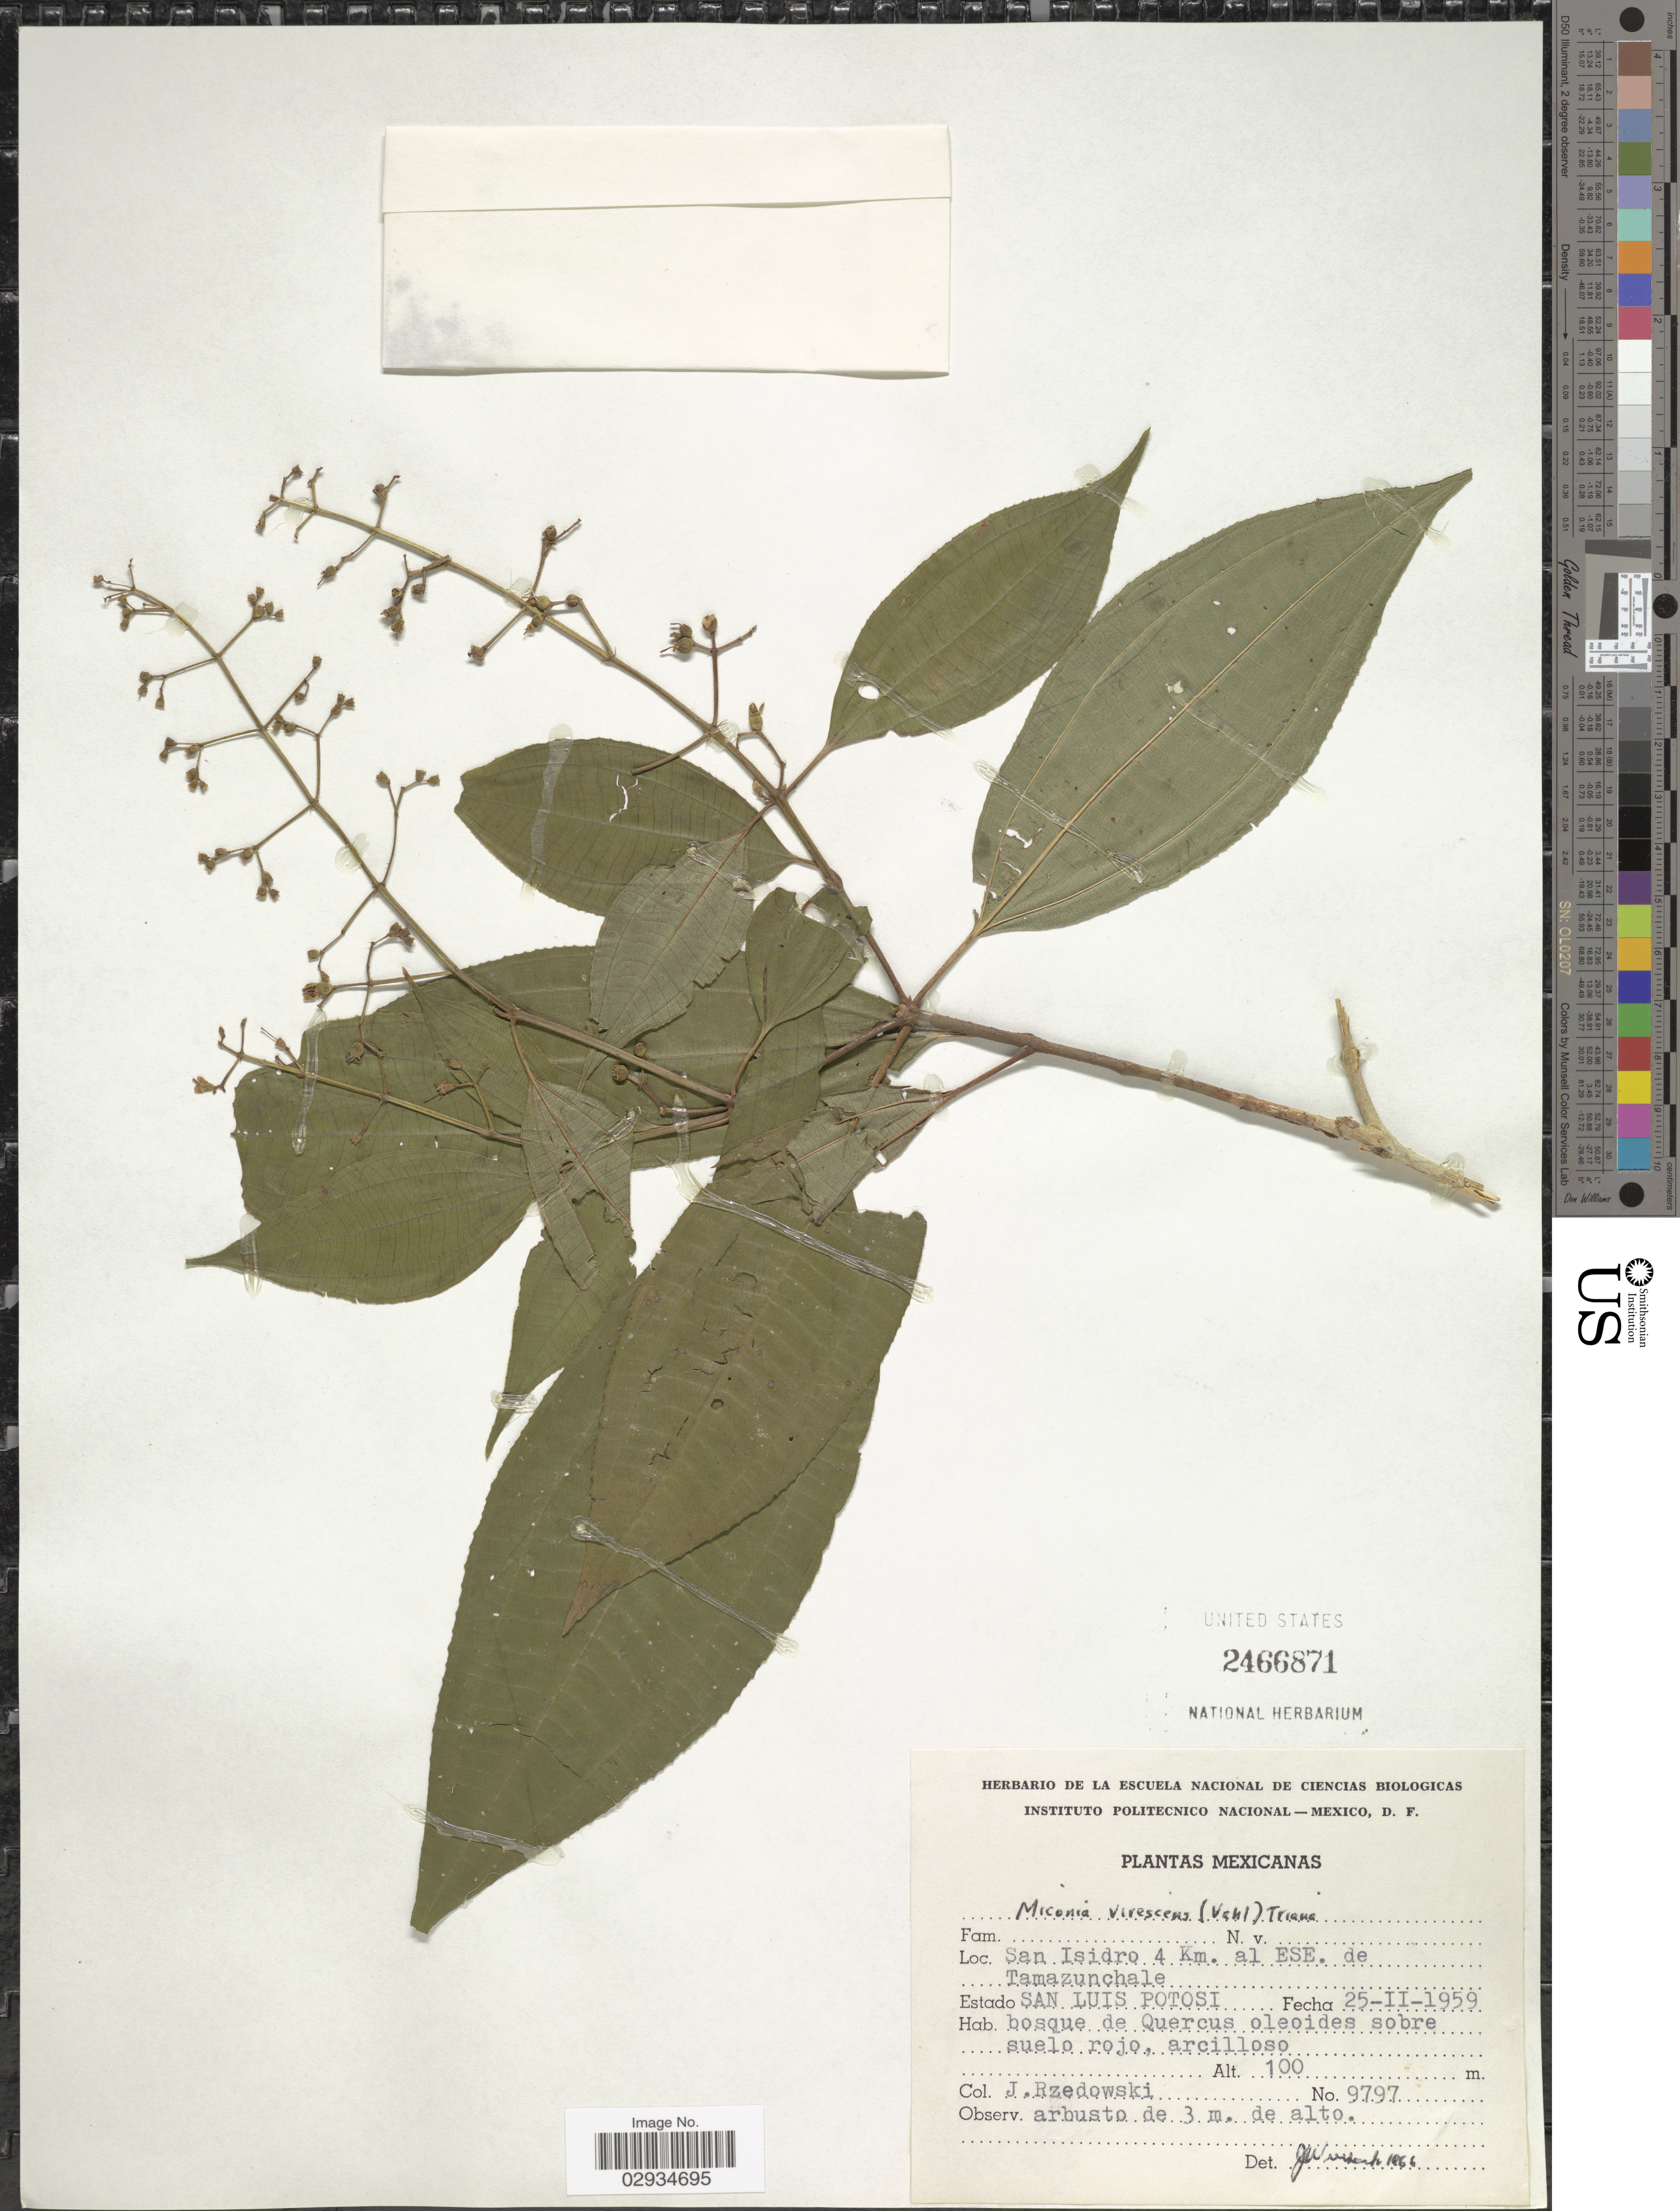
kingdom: Plantae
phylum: Tracheophyta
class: Magnoliopsida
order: Myrtales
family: Melastomataceae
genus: Miconia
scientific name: Miconia virescens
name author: (Vahl) Triana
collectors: J. Rzedowski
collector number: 9797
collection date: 1959-02-25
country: Mexico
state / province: San Luis Potosí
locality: San Isidro 4 Km. al ESE. de Tamazunchale.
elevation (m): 100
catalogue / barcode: US 2466871